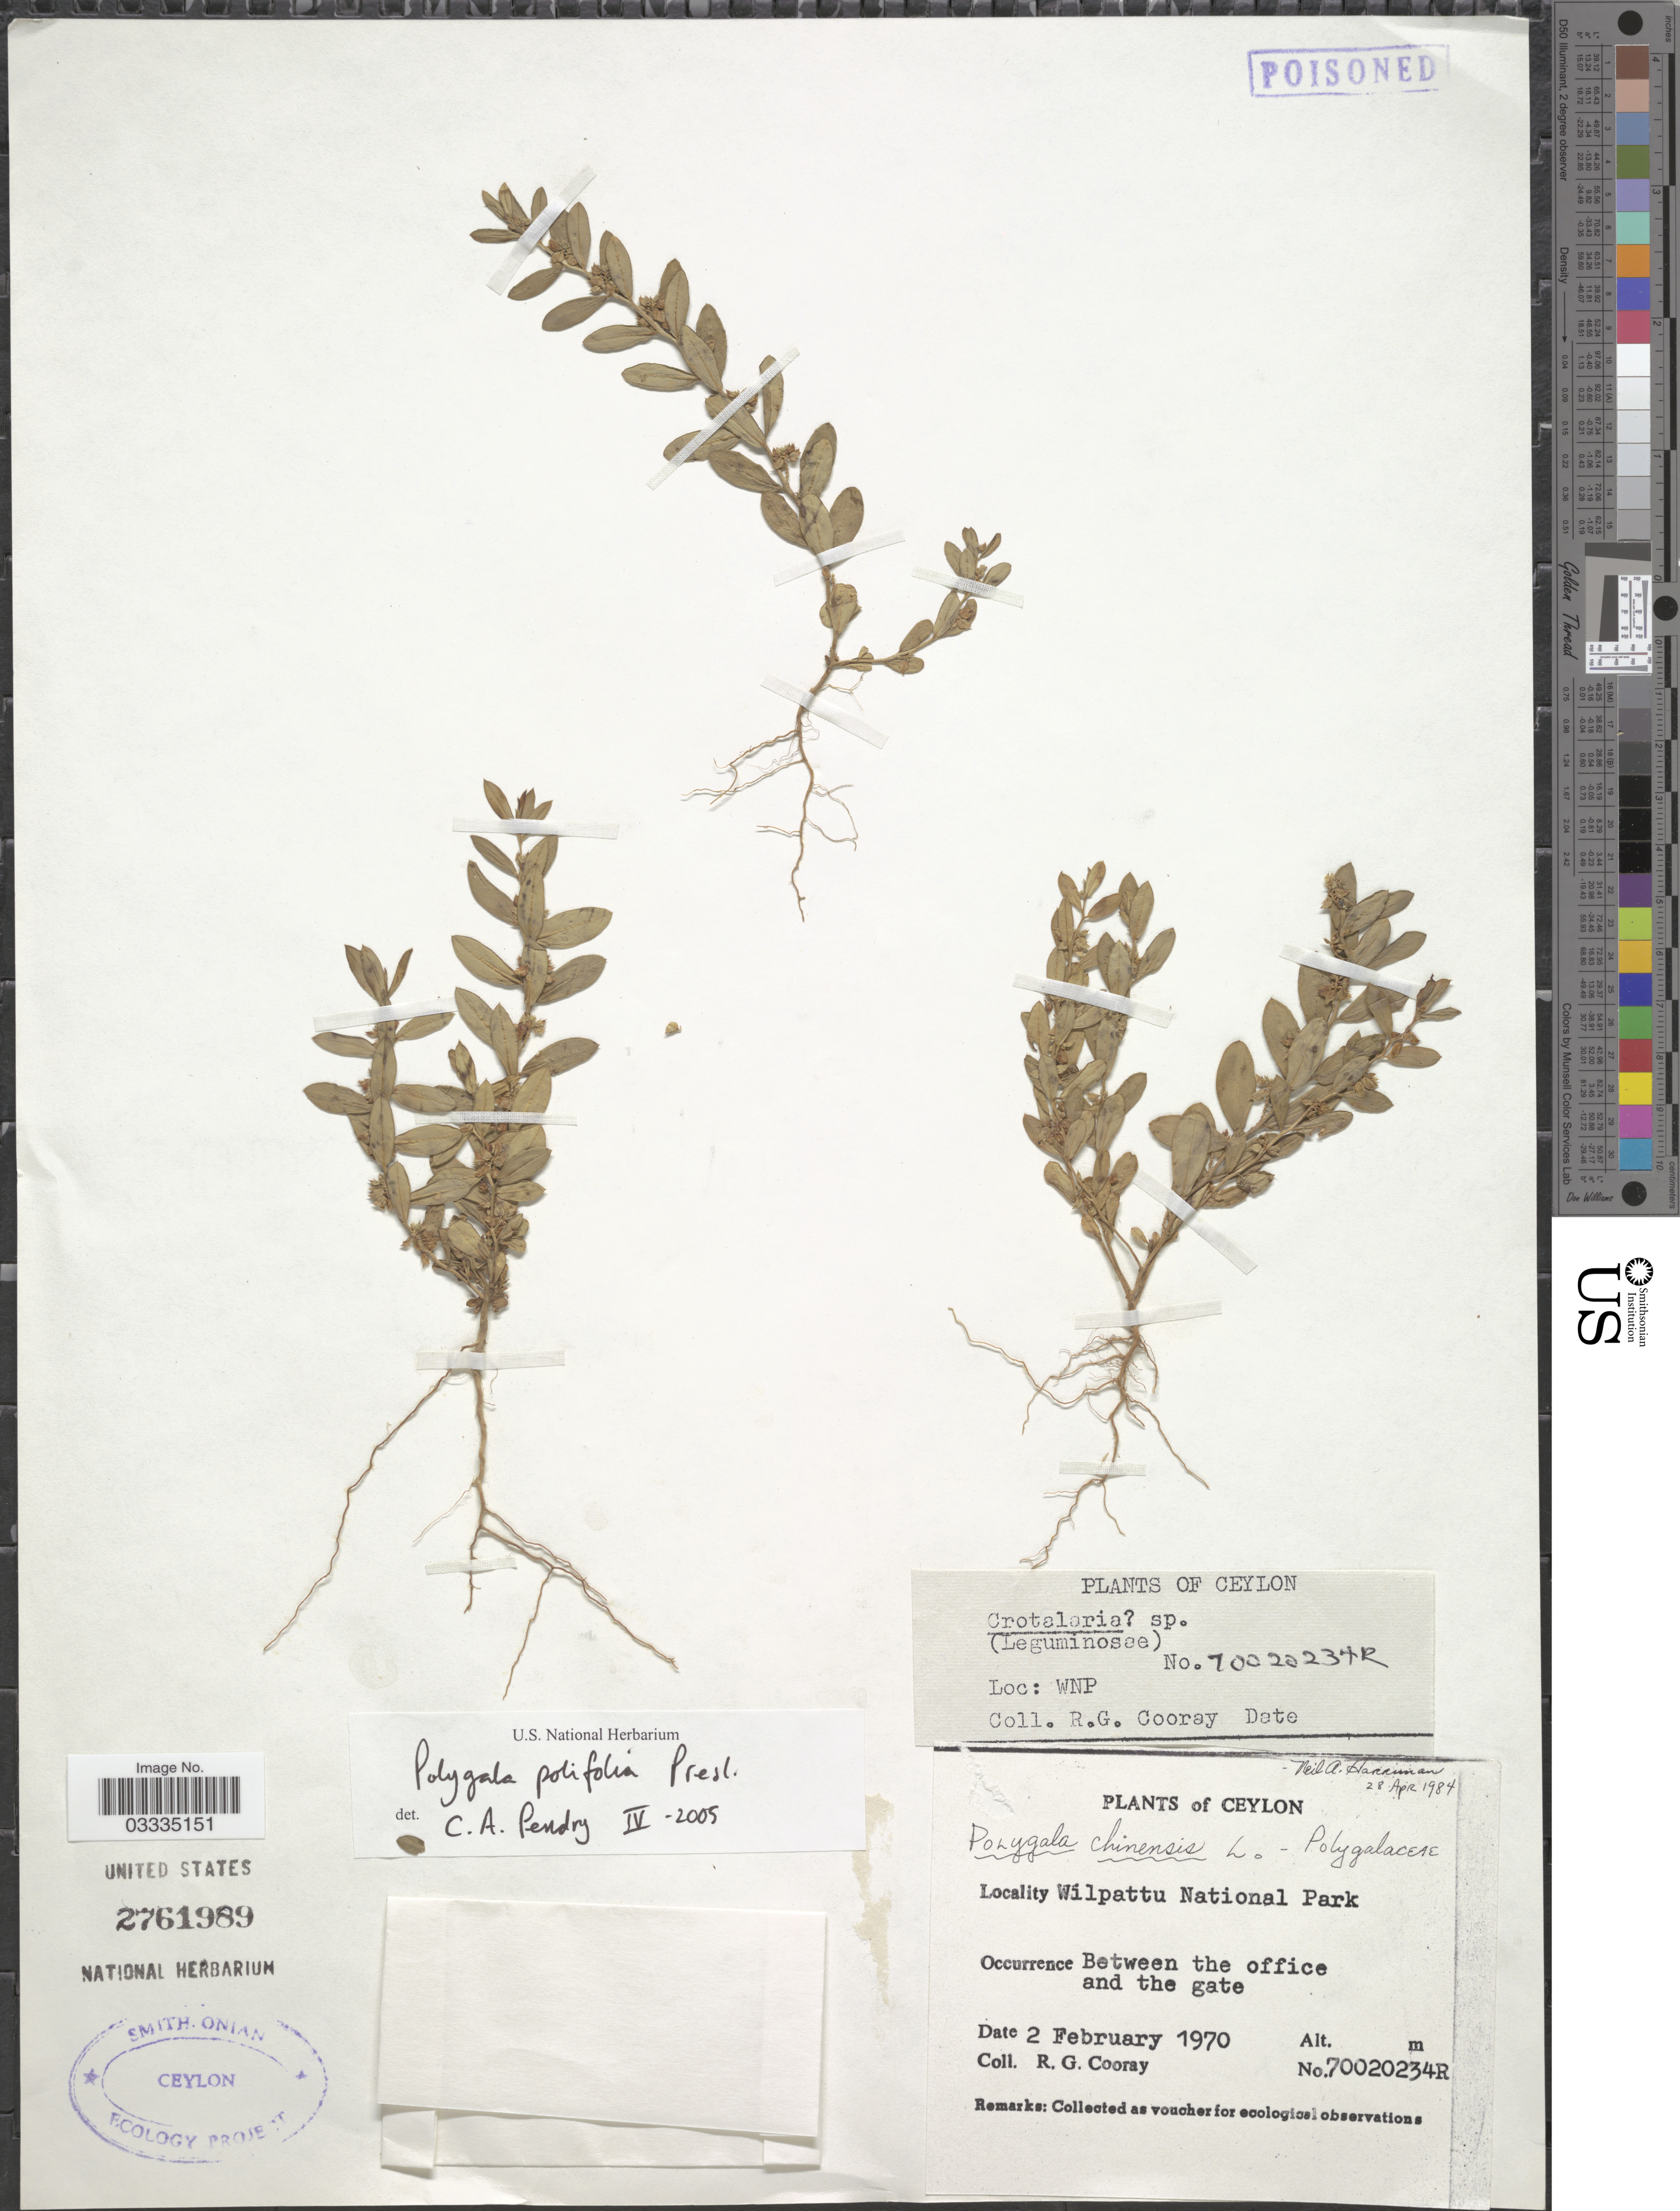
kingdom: Plantae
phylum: Tracheophyta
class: Magnoliopsida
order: Fabales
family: Polygalaceae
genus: Polygala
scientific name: Polygala polifolia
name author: C. Presl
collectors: R. Cooray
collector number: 70020234R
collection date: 1970-02-02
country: Sri Lanka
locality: Ceylon. WNP. Wilpattu National Park. Between the office and the gate.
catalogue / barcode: US 2761989